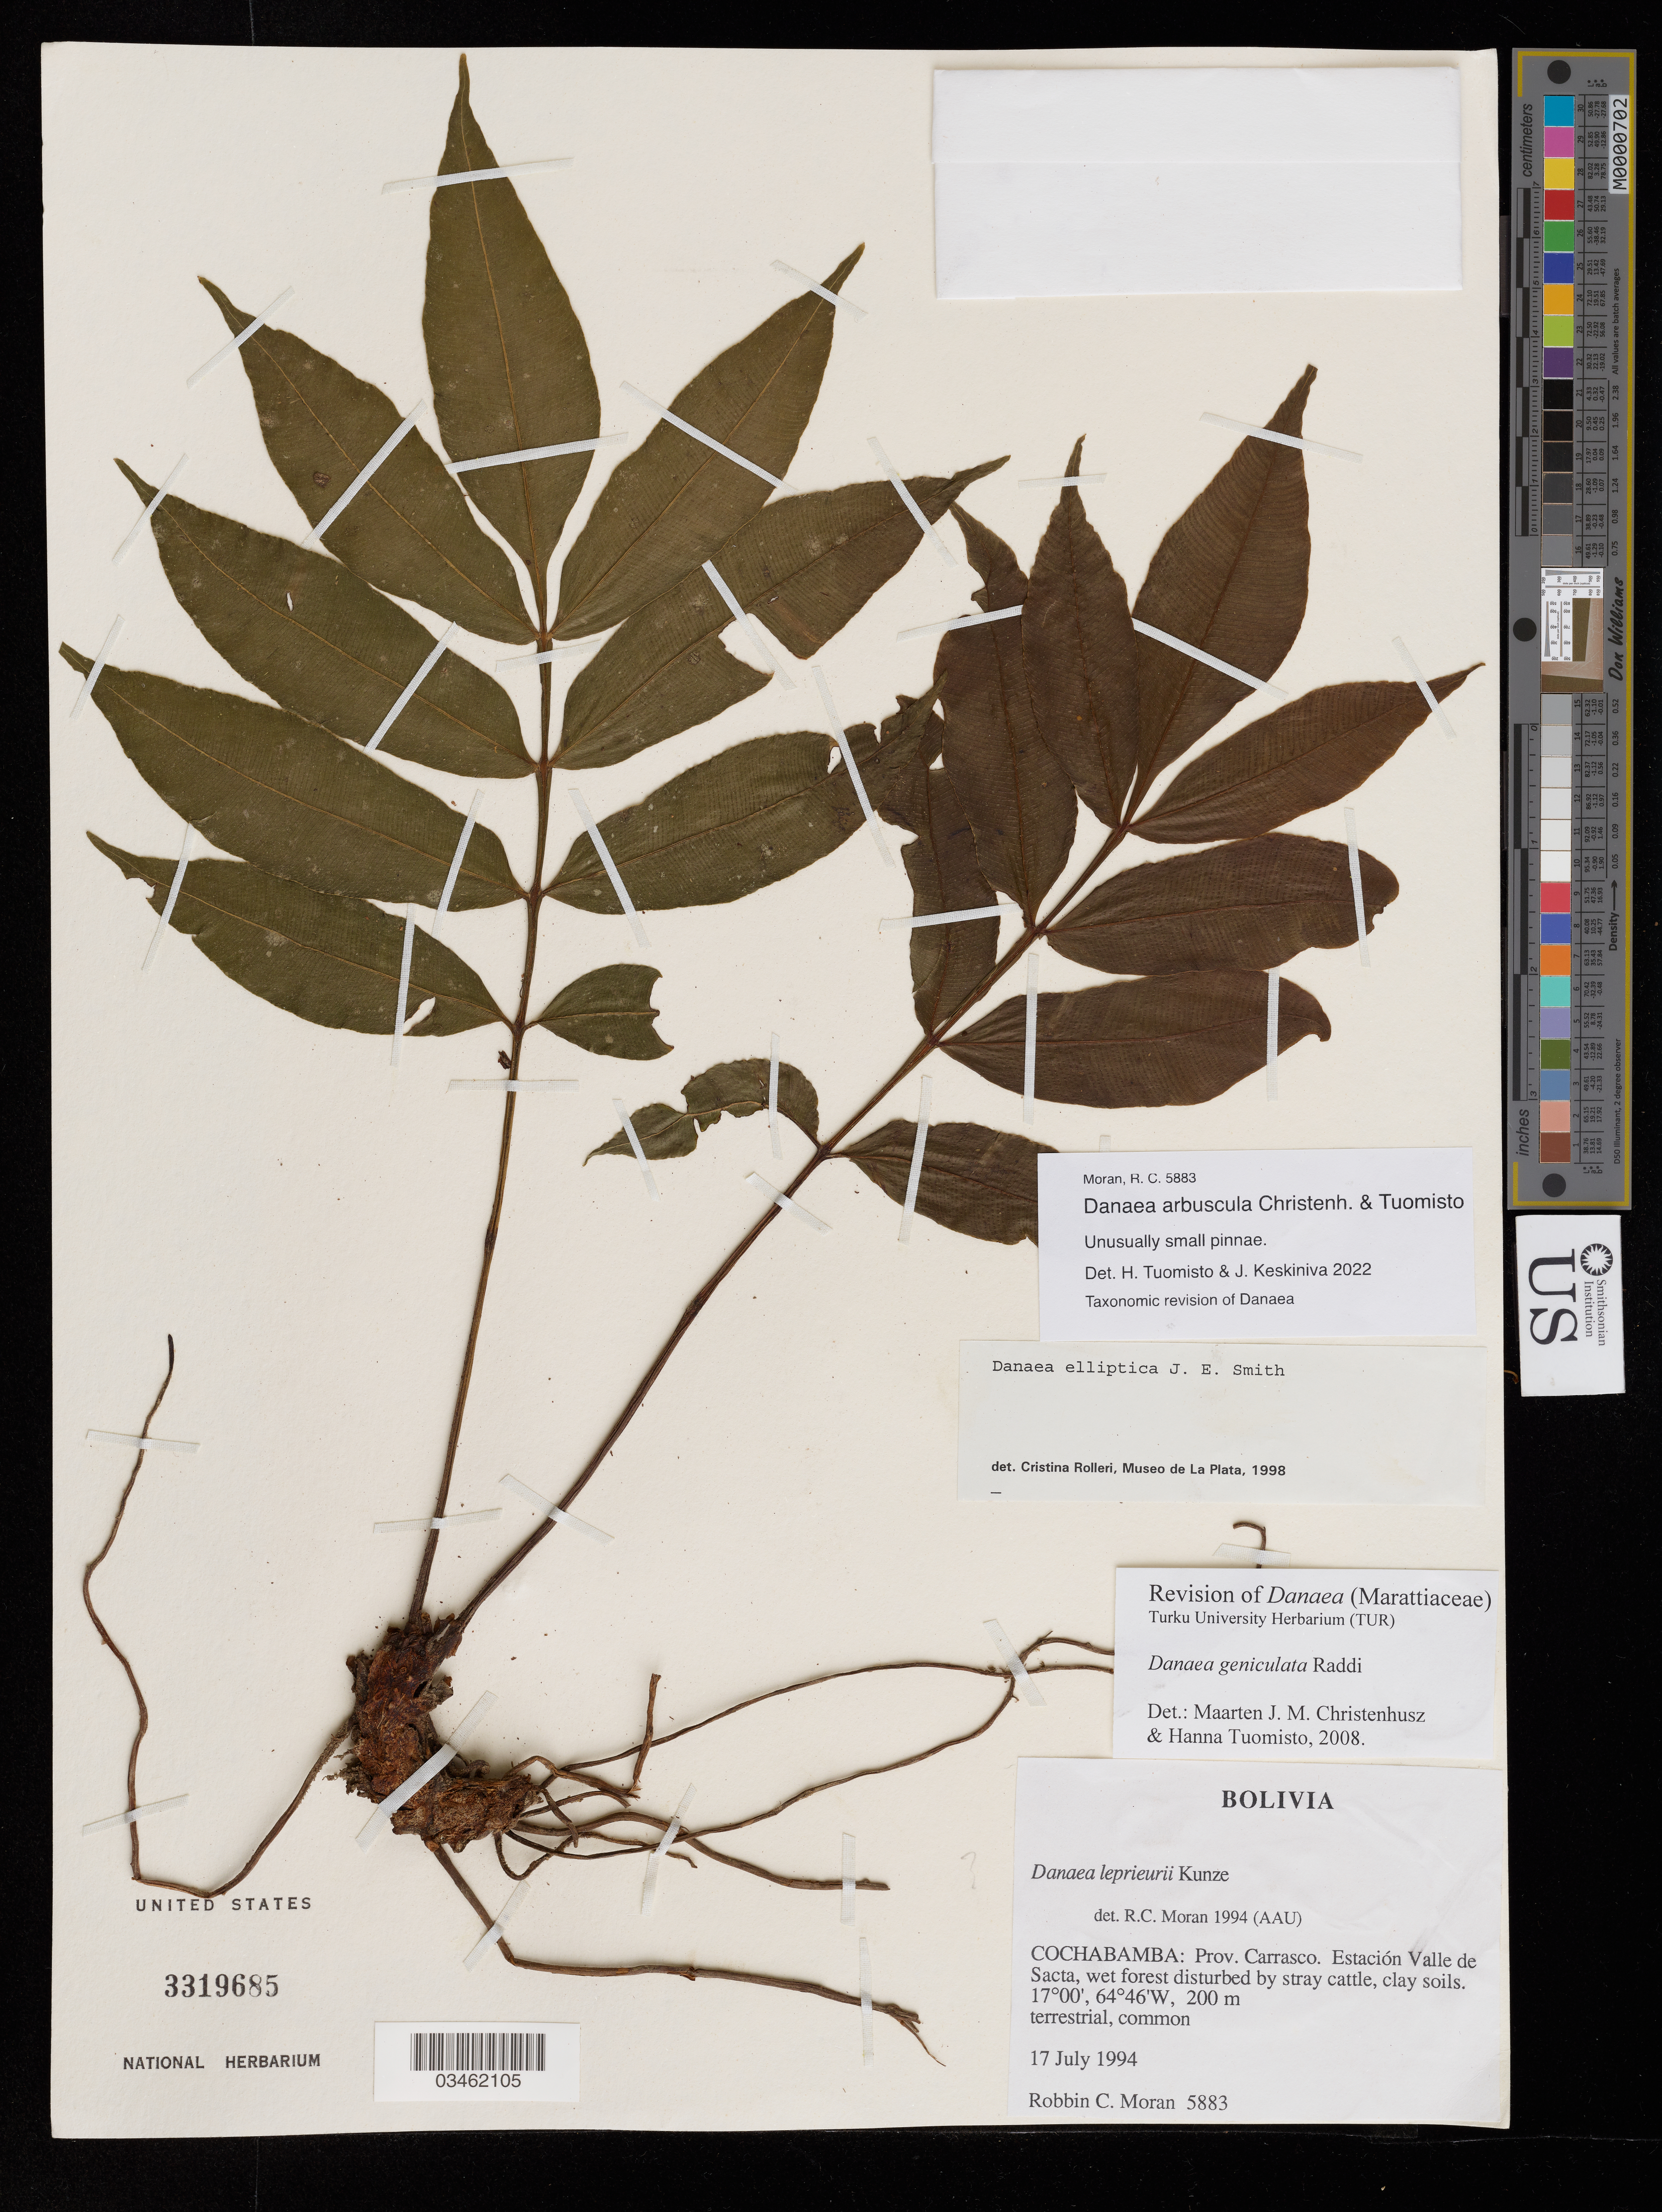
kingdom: Plantae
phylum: Tracheophyta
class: Polypodiopsida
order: Marattiales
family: Marattiaceae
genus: Danaea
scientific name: Danaea arbuscula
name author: Christenh. & Tuomisto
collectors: R. C. Moran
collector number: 5883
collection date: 1994-07-17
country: Bolivia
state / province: Cochabamba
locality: Prov. Carrasco. Estación Valle de Sacta, wet forest disturbed by stray cattle, clay soils.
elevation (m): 200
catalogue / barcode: US 3319685